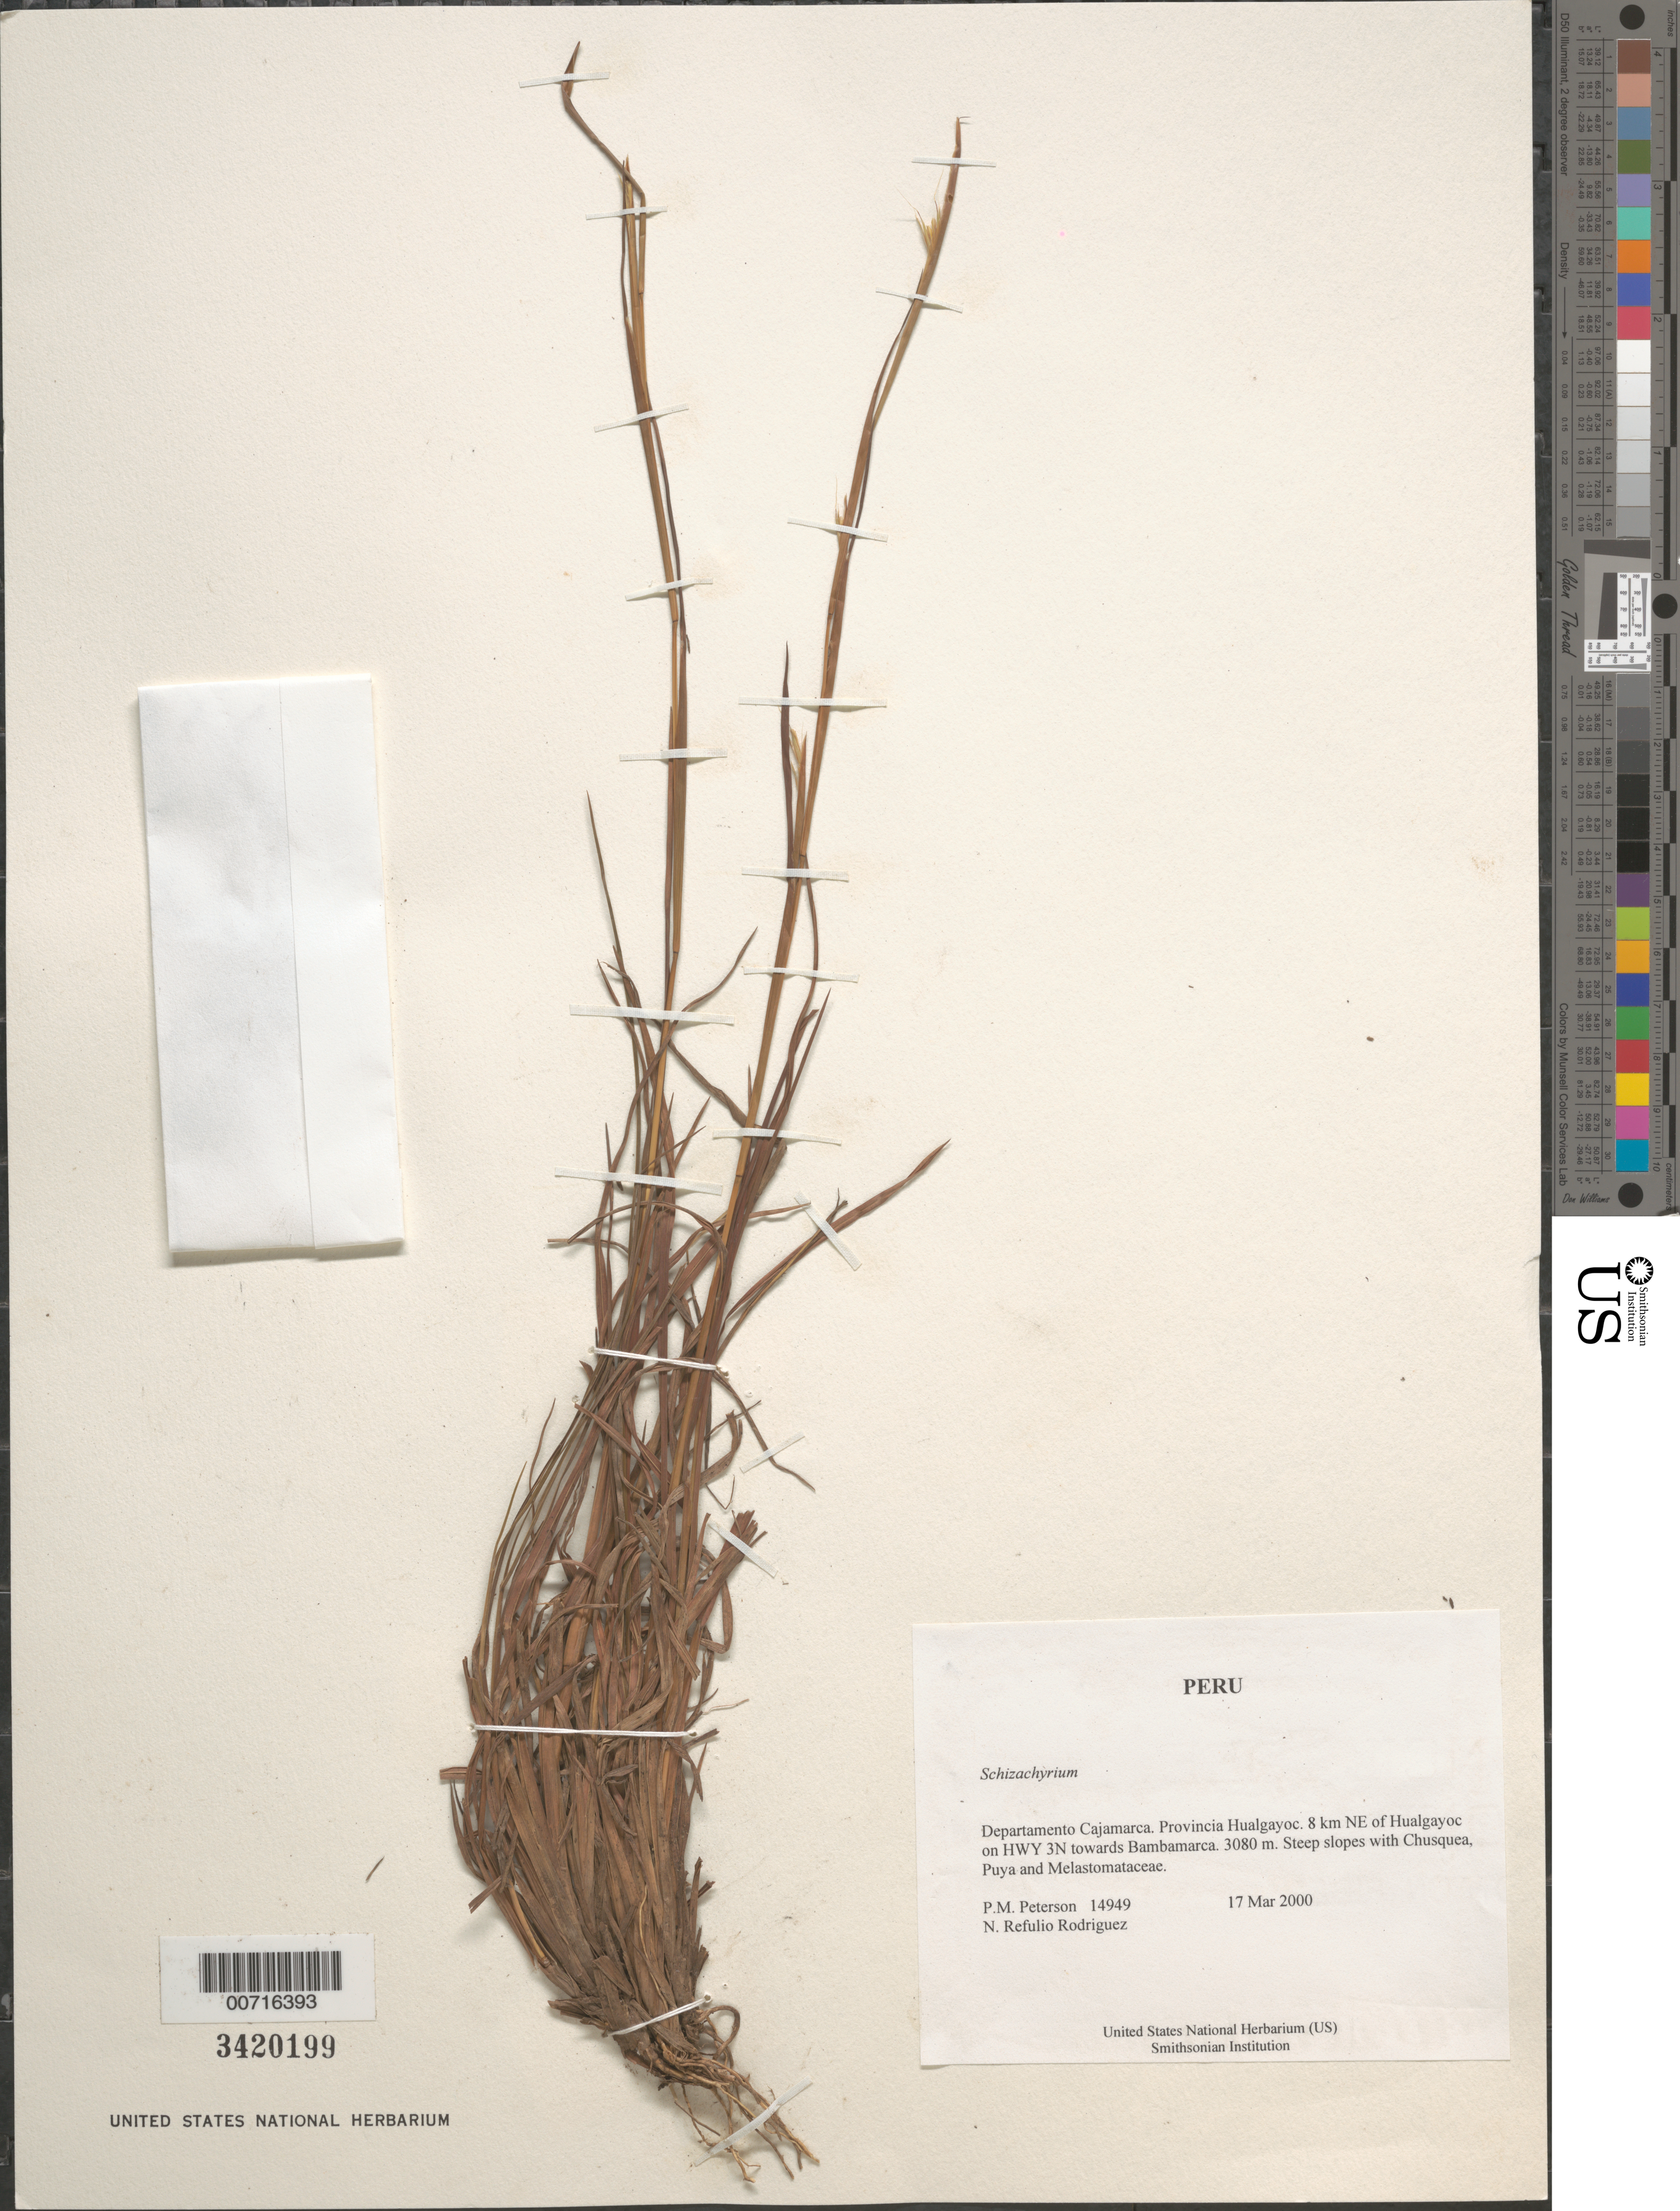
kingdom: Plantae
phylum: Tracheophyta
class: Liliopsida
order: Poales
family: Poaceae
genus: Schizachyrium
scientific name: Schizachyrium sp.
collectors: P. M. Peterson & N. Refulio-Rodríguez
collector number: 14949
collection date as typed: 17 Mar 2000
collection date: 2000-03-17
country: Peru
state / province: Cajamarca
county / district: Hualgayoc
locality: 8 km NE of Hualgayoc on HWY 3N towards Bambamarca.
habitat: Steep slopes with Chusquea, Puya and Melastomataceae.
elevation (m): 3080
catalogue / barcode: US 3420199